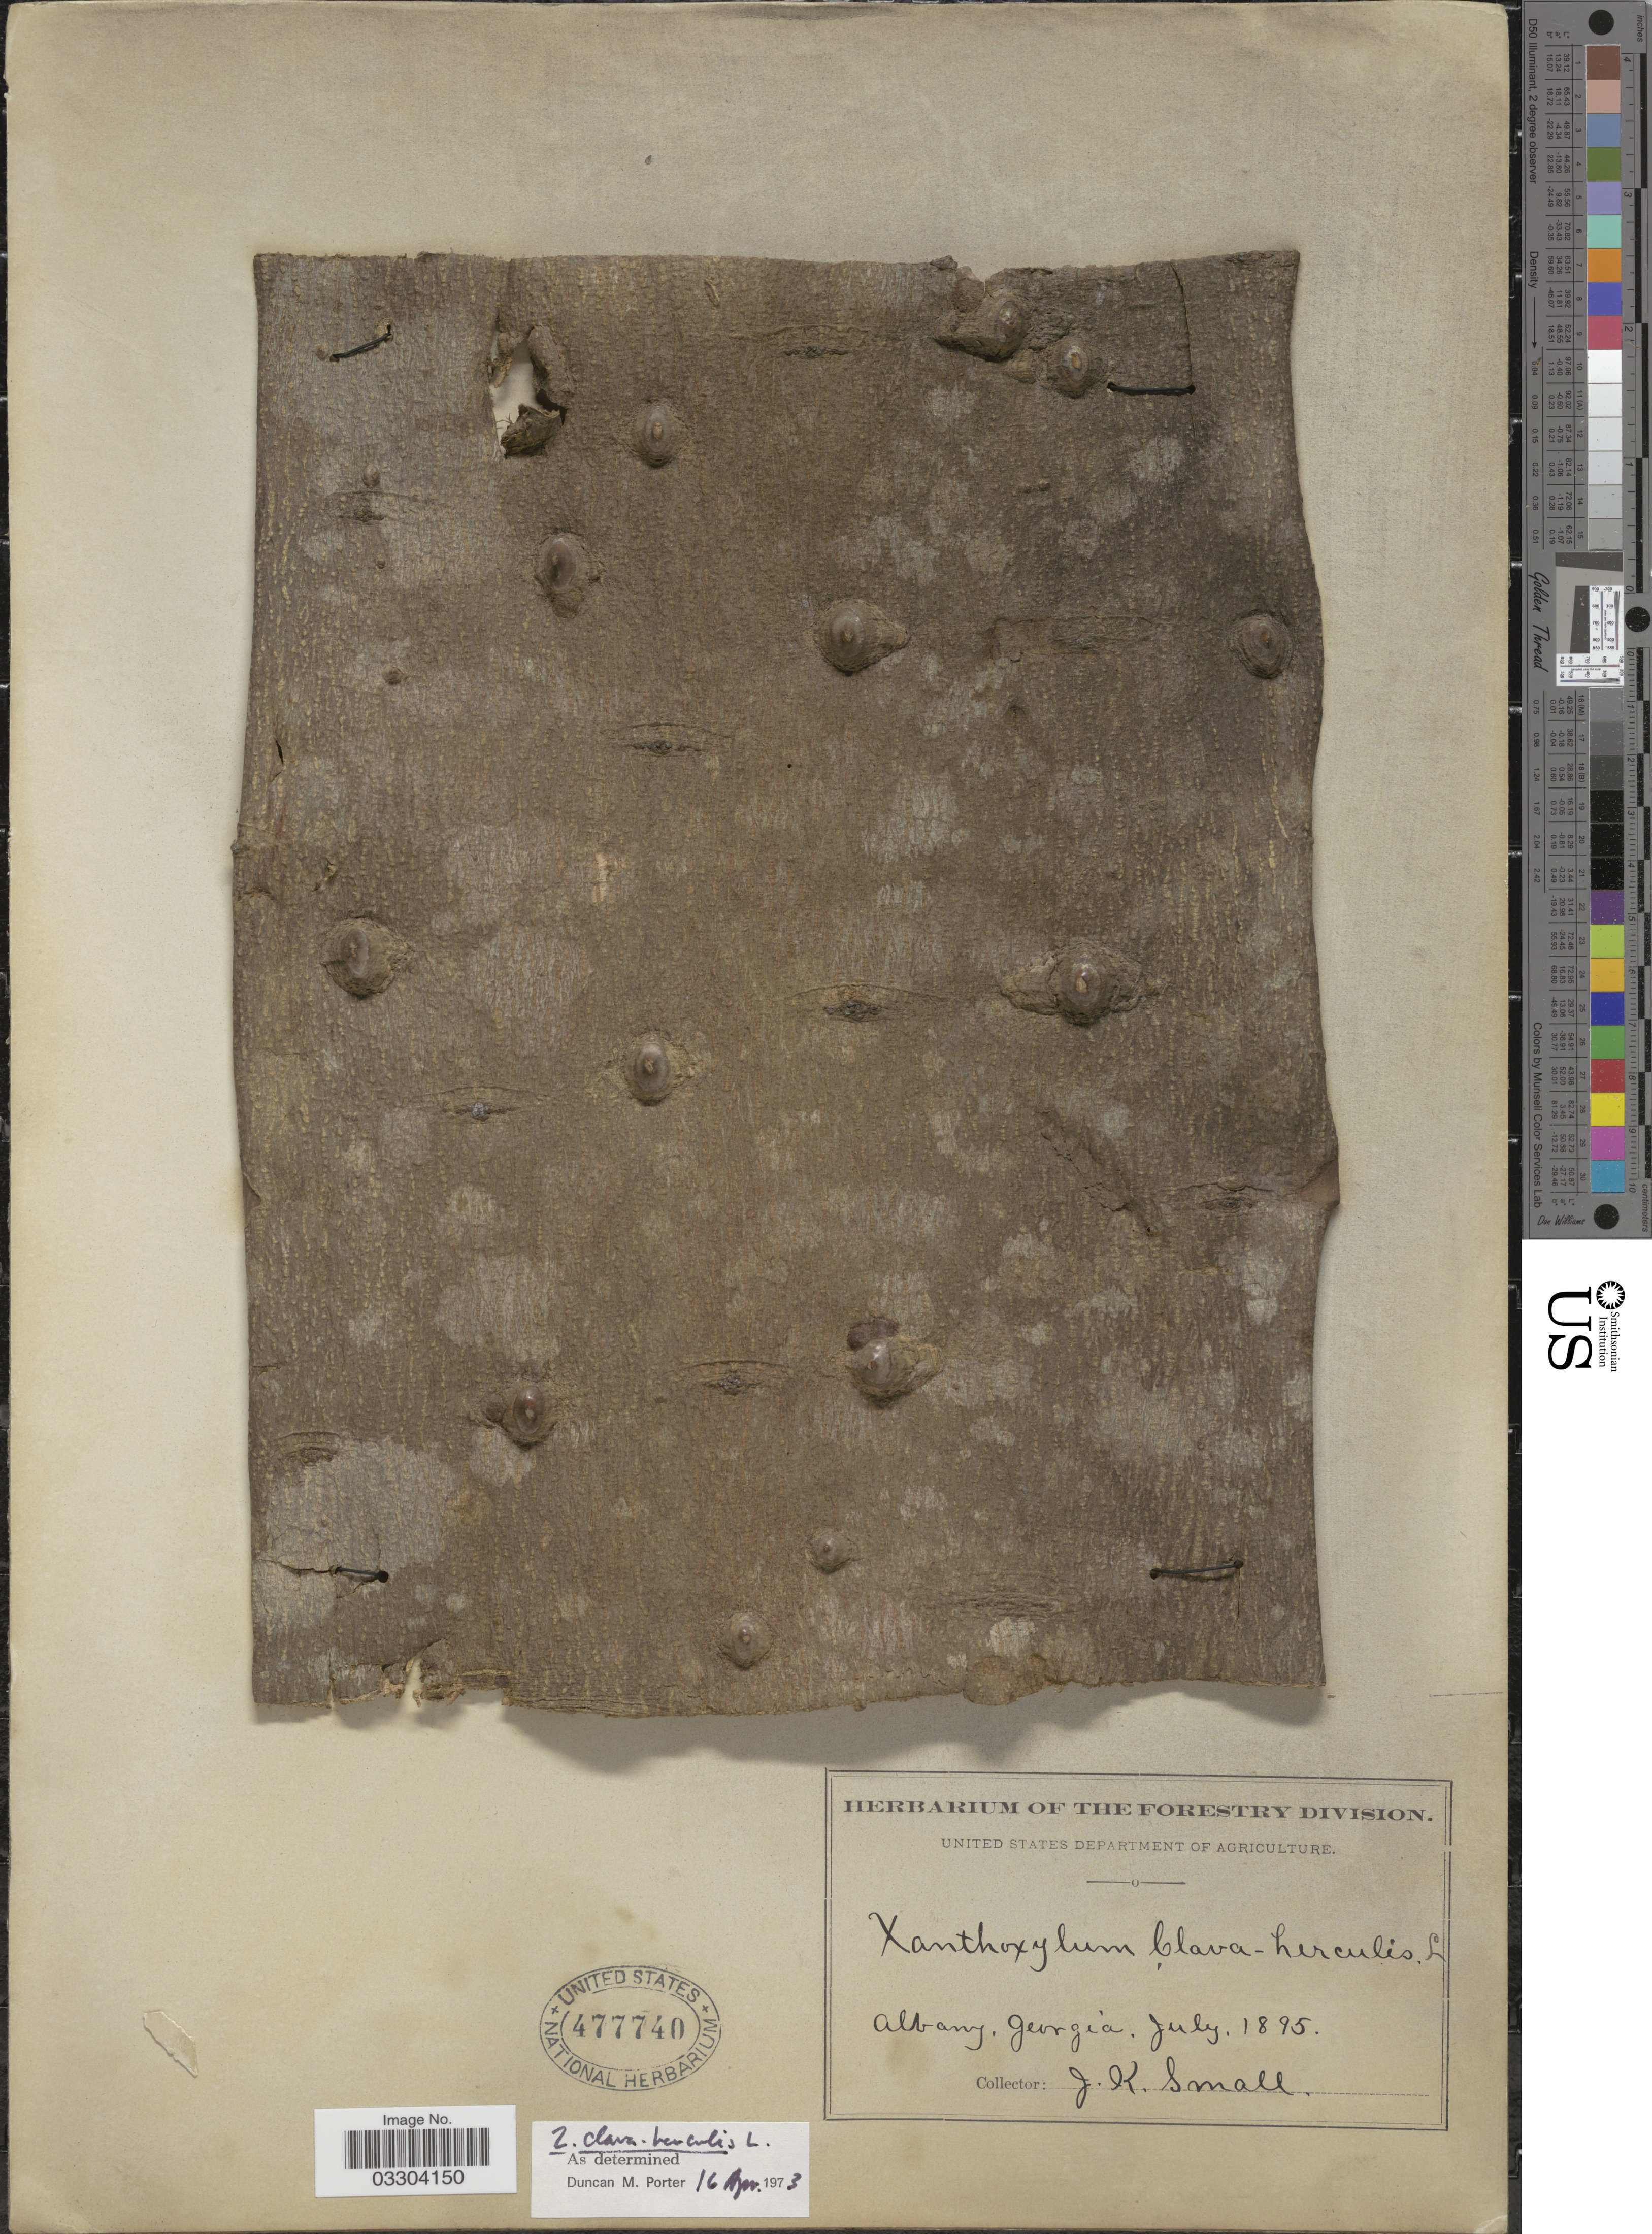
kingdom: Plantae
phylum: Tracheophyta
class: Magnoliopsida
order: Sapindales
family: Rutaceae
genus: Zanthoxylum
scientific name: Zanthoxylum clava-herculis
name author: L.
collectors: J. K. Small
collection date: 1895-07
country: United States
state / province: Georgia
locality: Albany.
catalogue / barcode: US 477740